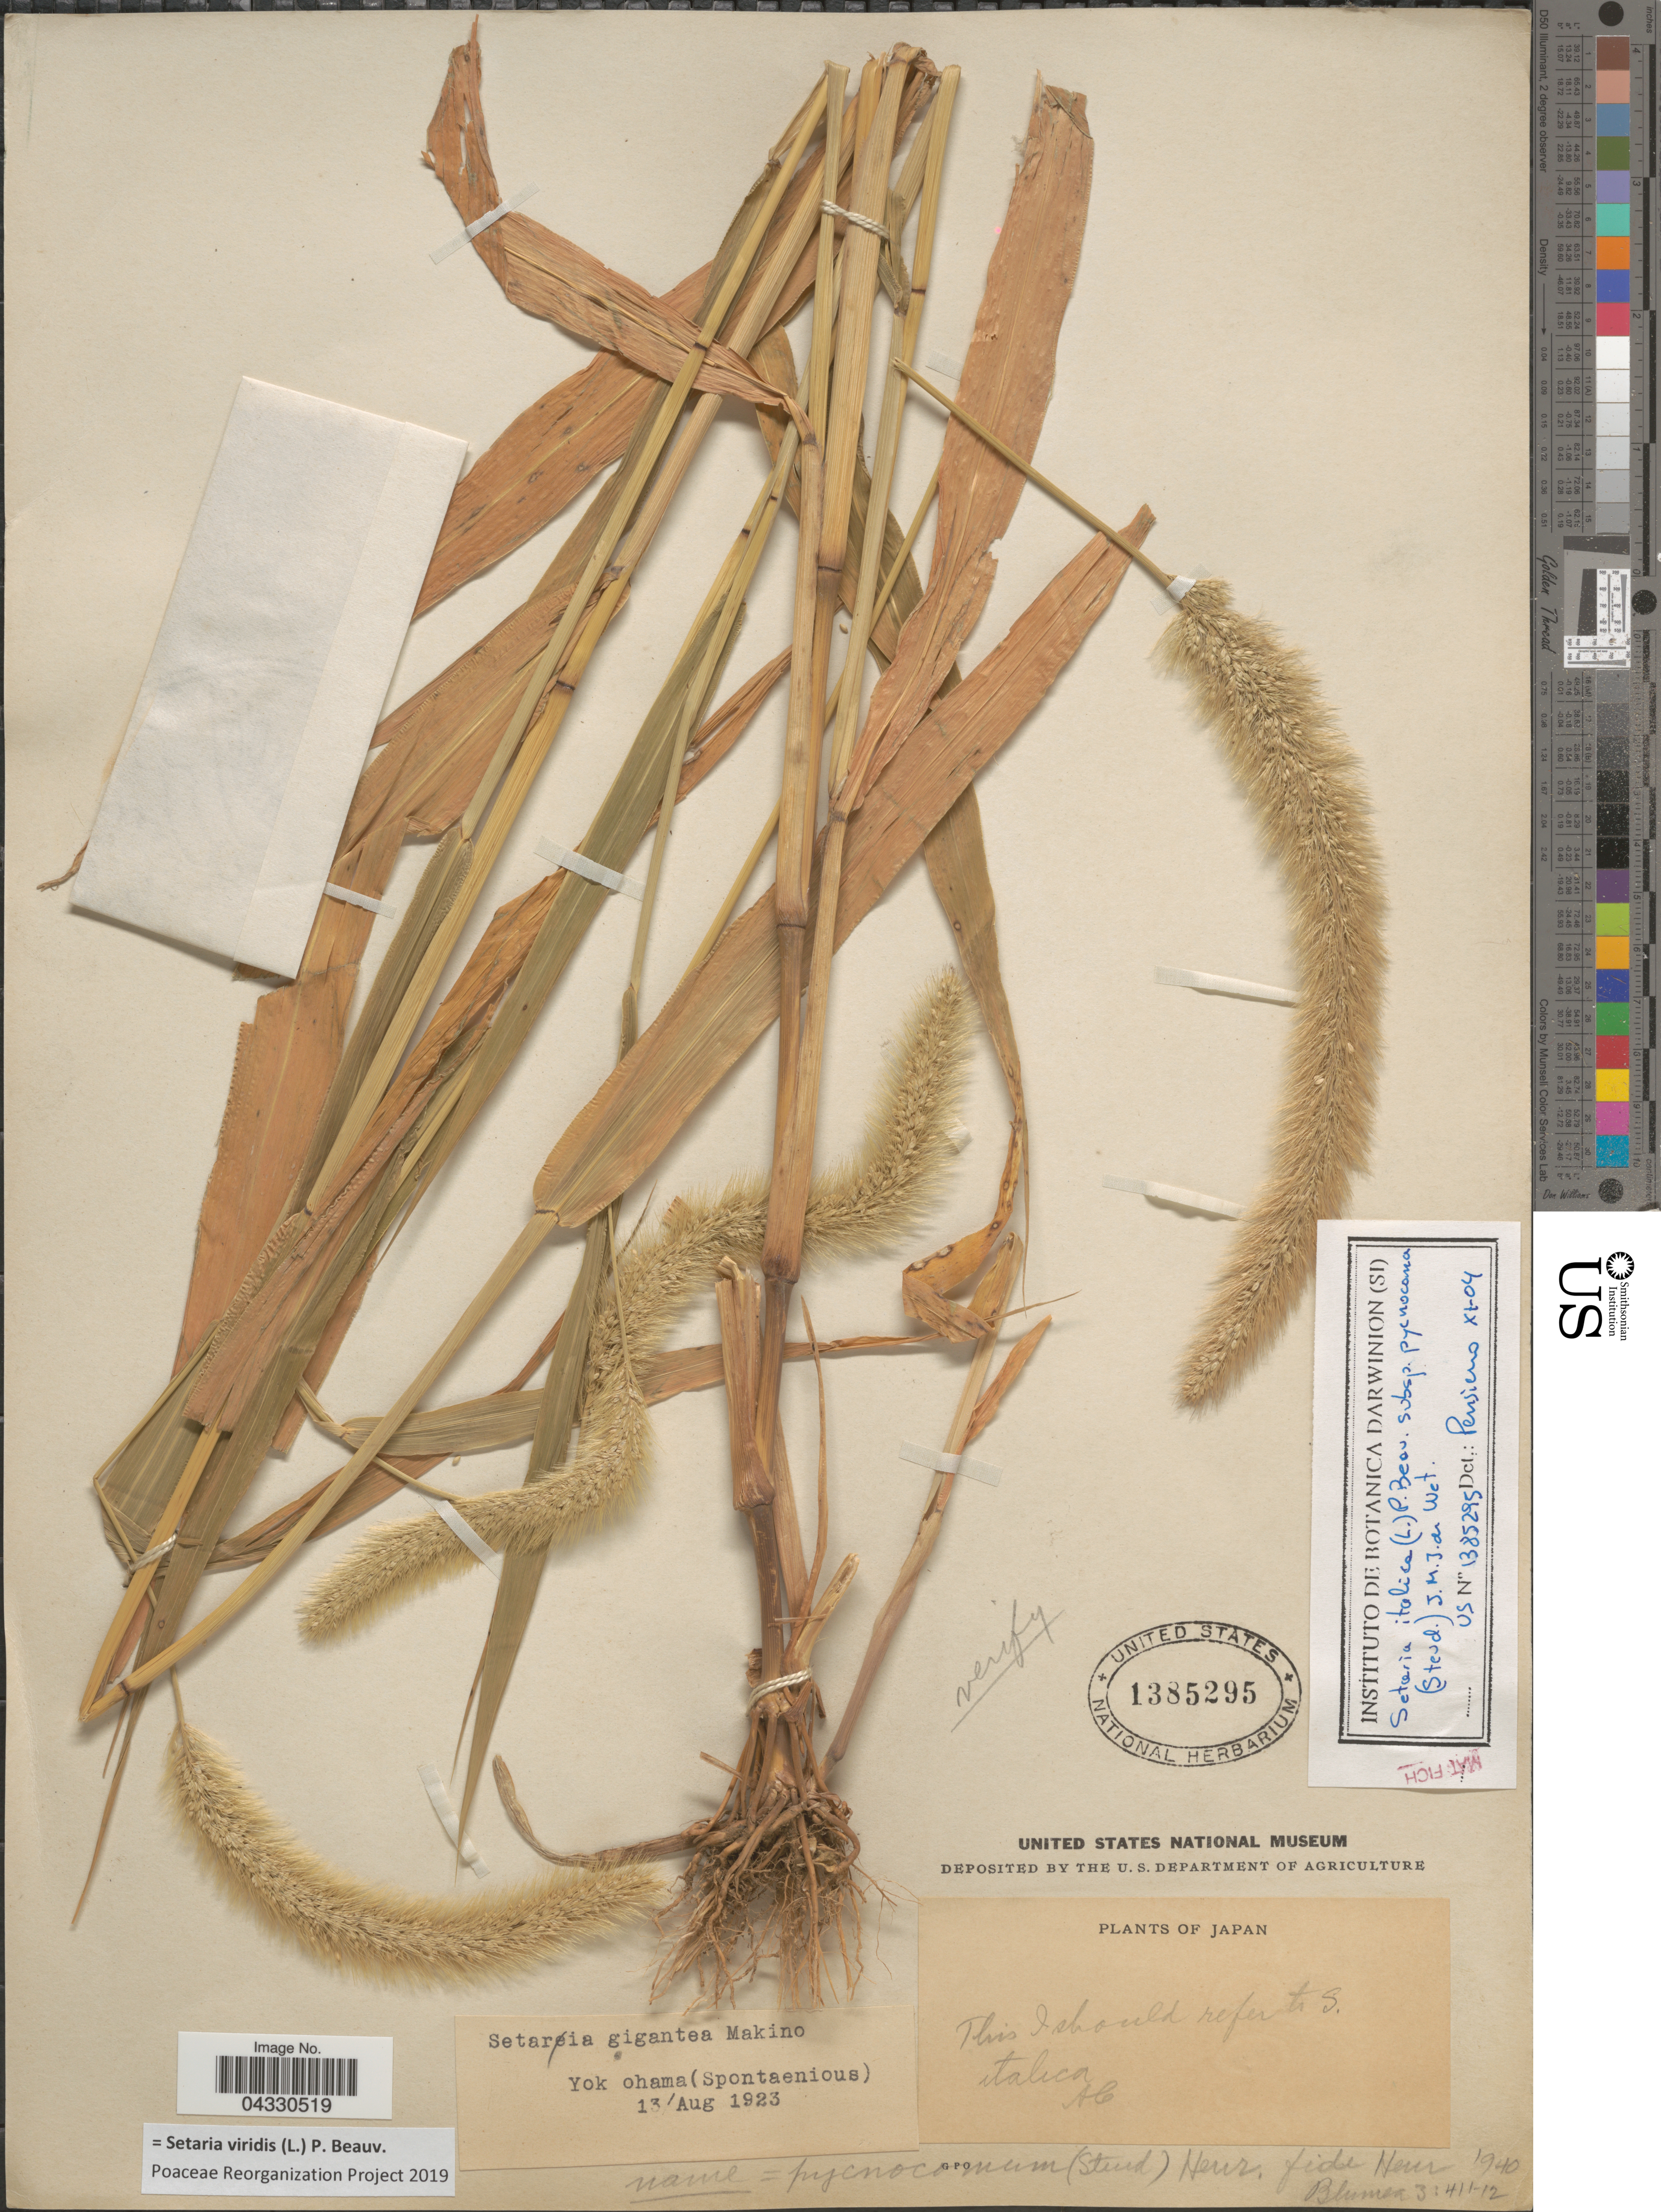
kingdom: Plantae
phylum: Tracheophyta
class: Liliopsida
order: Poales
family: Poaceae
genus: Setaria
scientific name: Setaria viridis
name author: (L.) P. Beauv.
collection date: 1923-08-13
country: Japan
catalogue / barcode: US 1385295